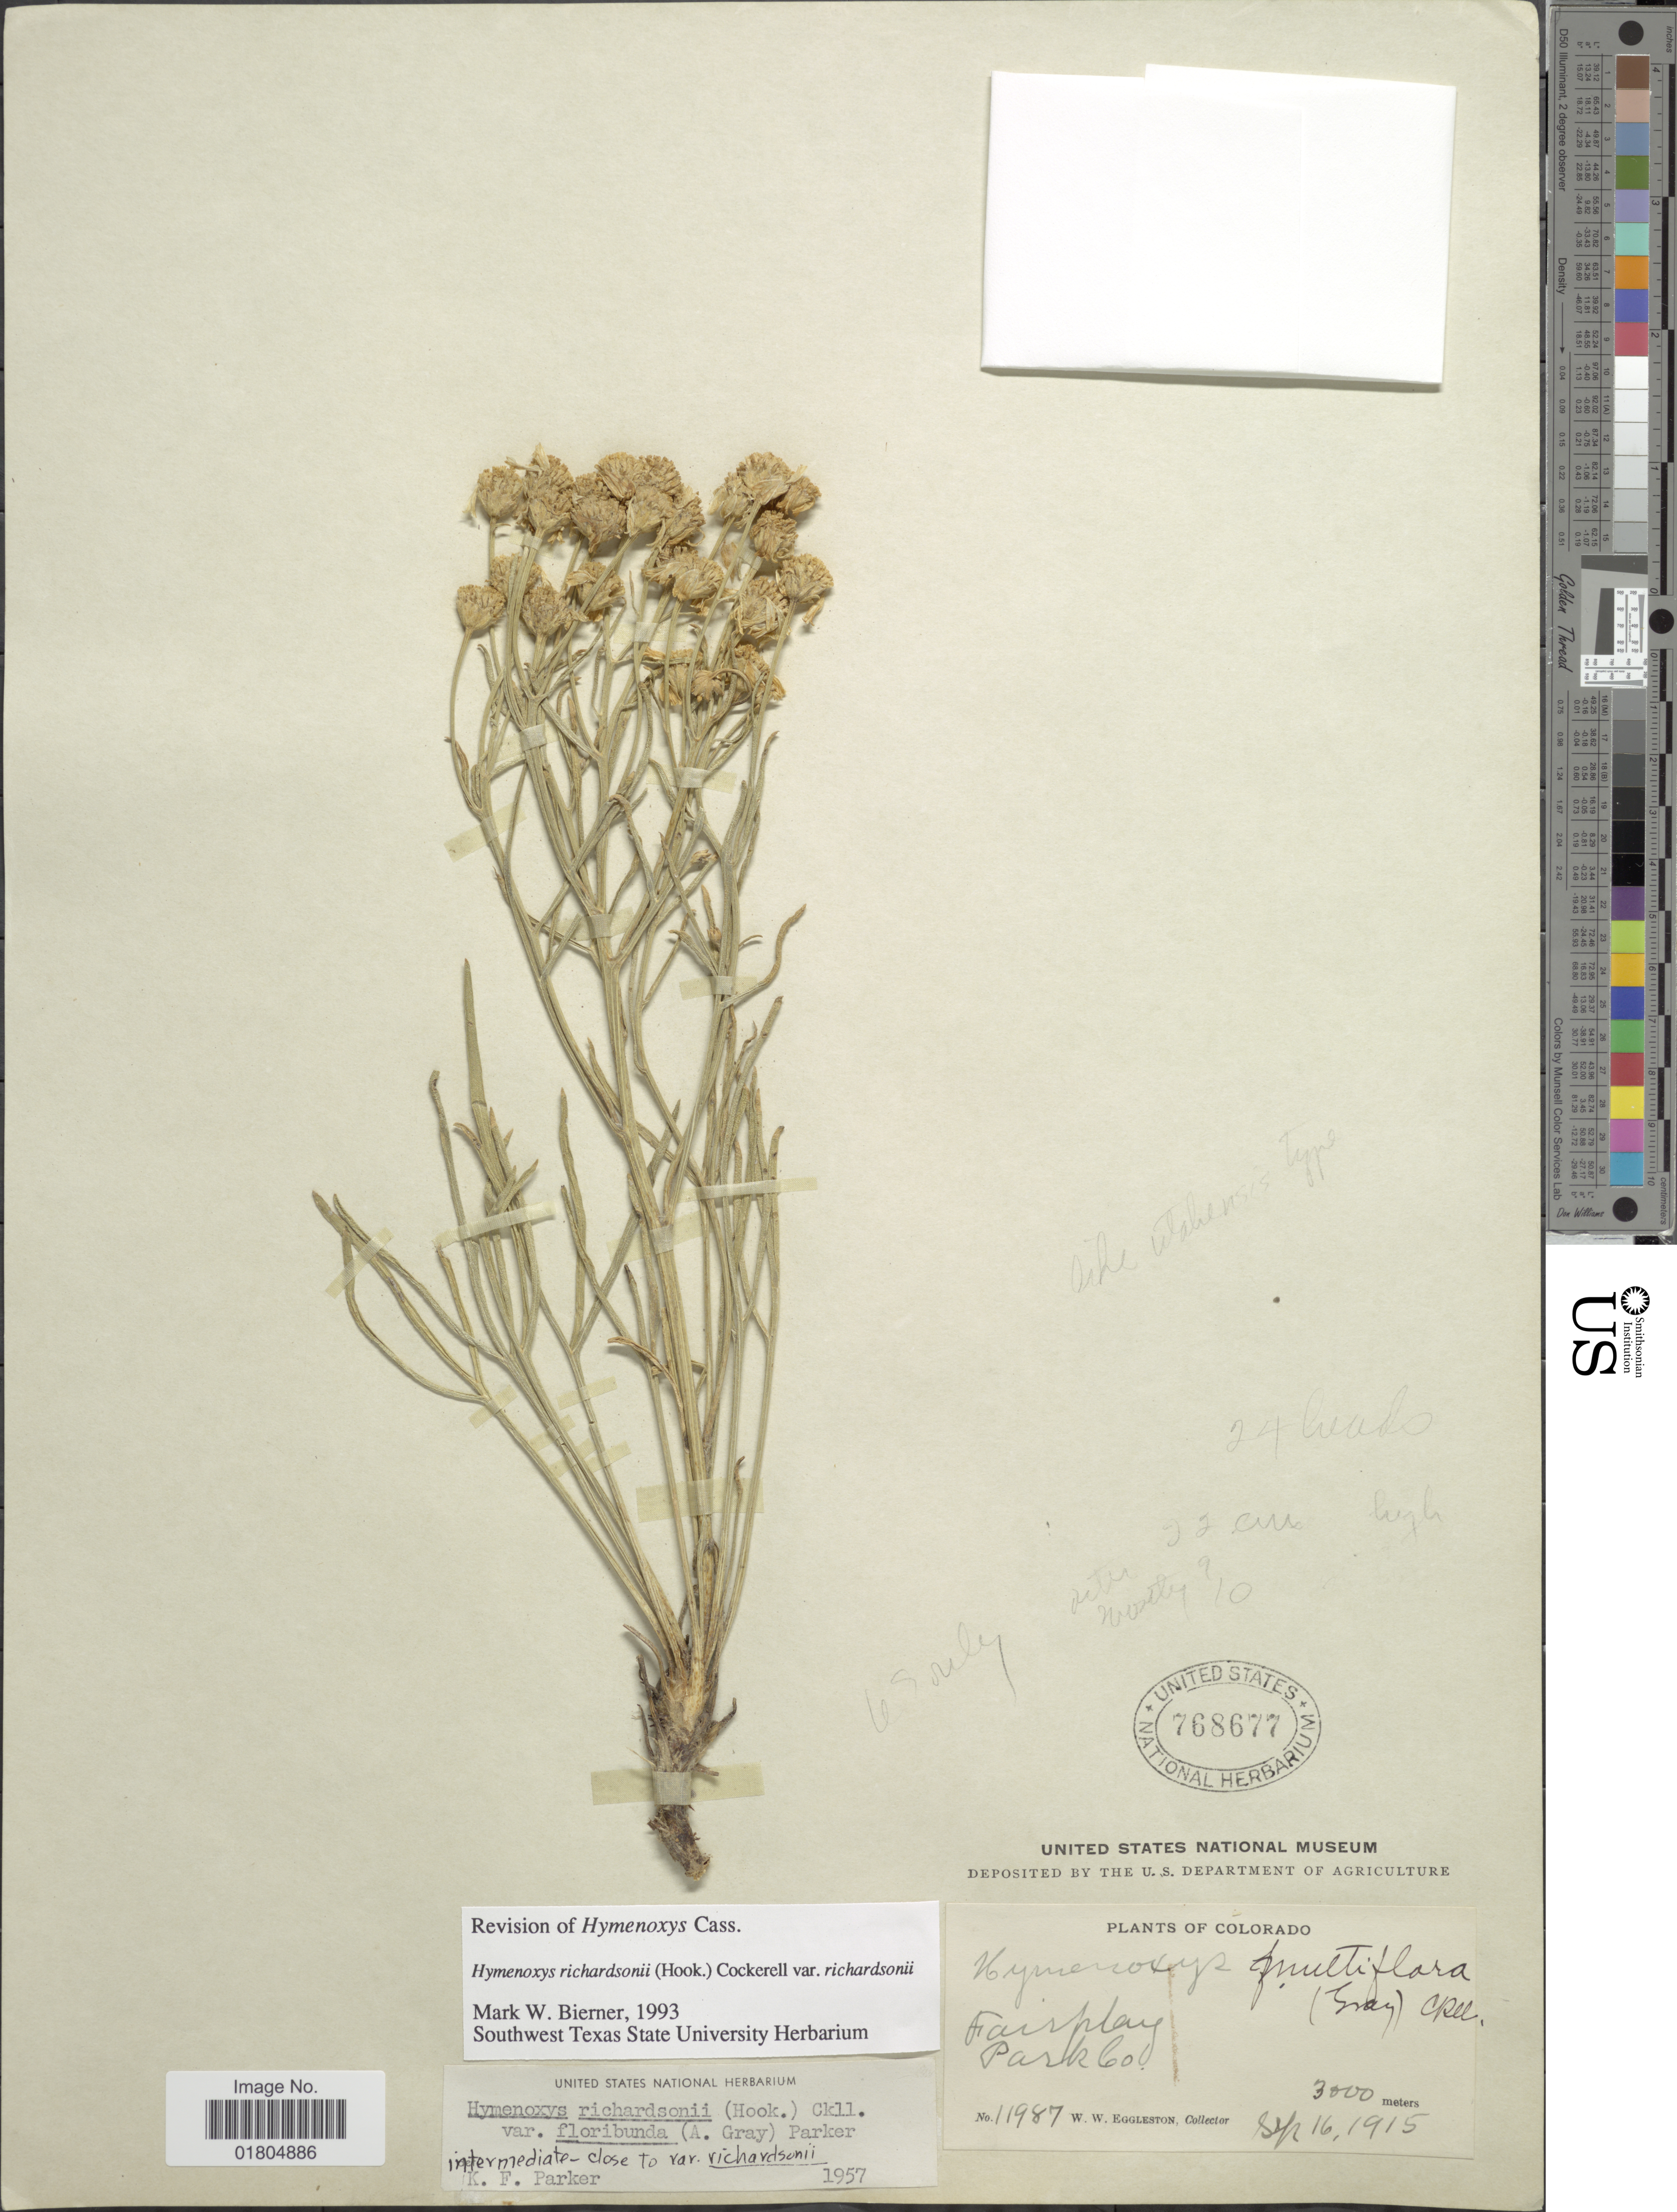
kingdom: Plantae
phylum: Tracheophyta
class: Magnoliopsida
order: Asterales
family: Asteraceae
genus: Hymenoxys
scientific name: Hymenoxys richardsonii var. richardsonii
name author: (Hook.) Cockerell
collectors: W. W. Eggleston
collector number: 11987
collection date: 1915-09-16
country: United States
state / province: Colorado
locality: Fairplay. Park Co.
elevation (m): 3000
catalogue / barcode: US 768677